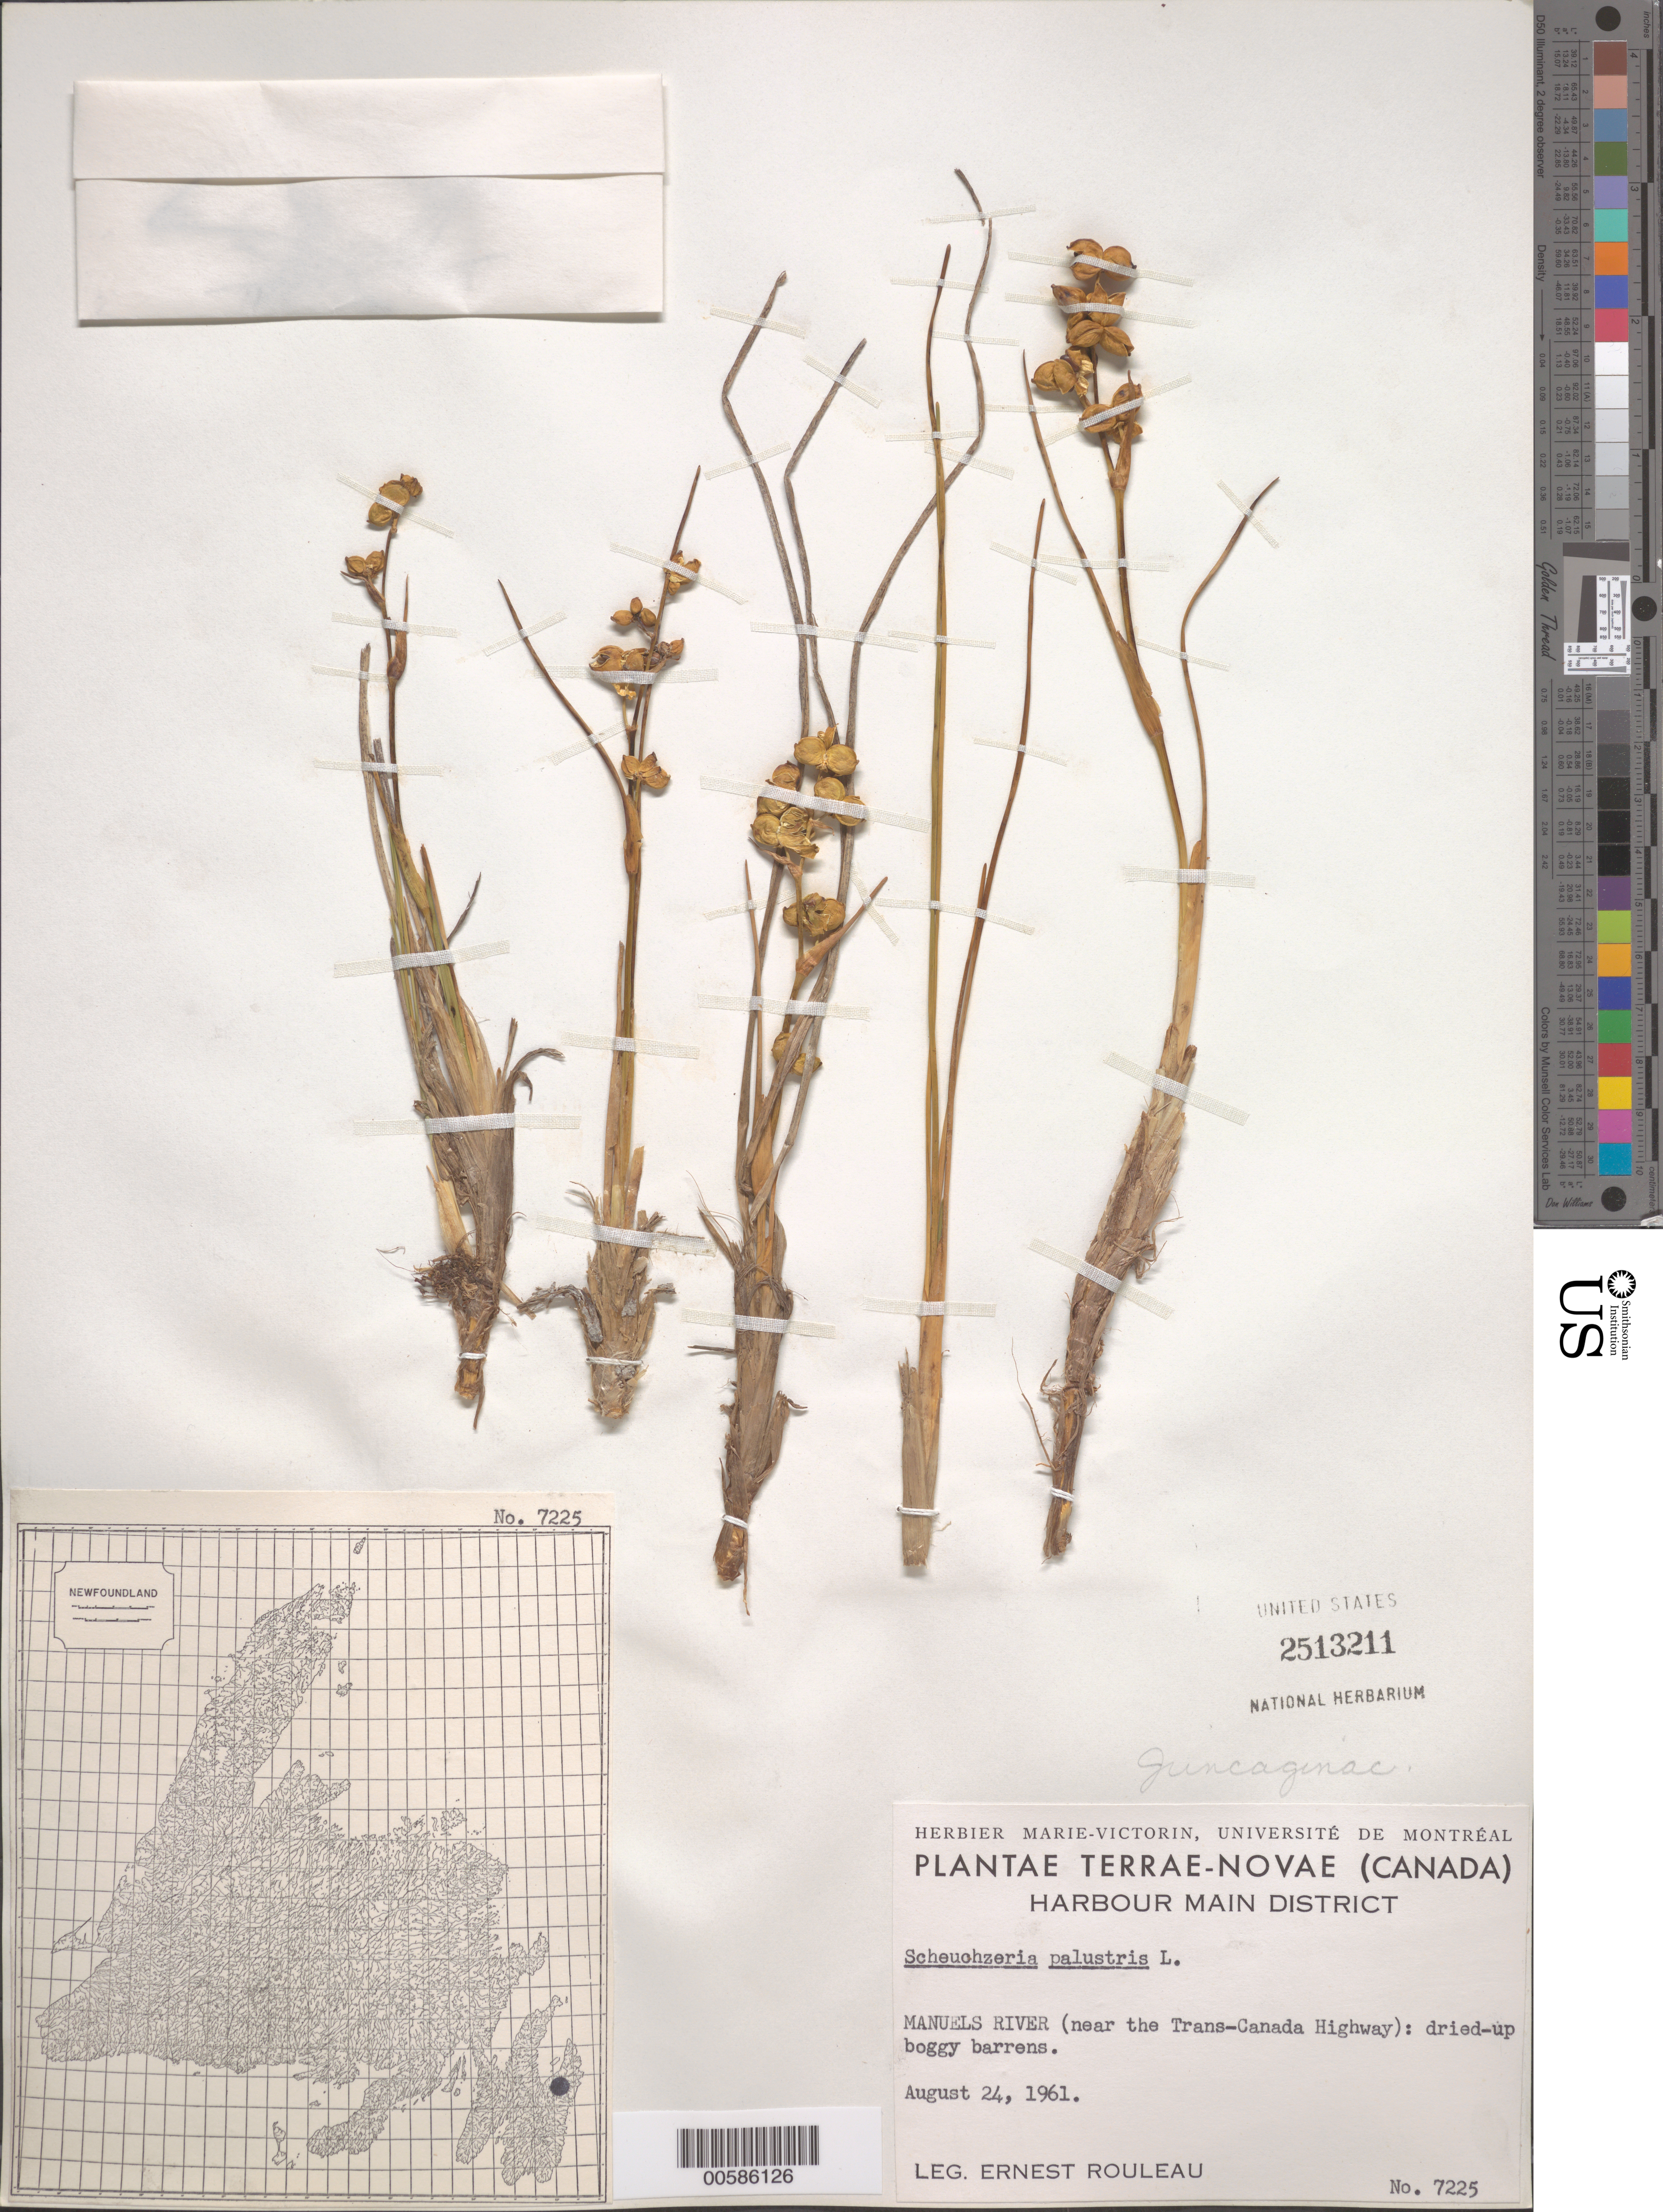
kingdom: Plantae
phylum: Tracheophyta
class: Liliopsida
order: Alismatales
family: Scheuchzeriaceae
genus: Scheuchzeria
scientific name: Scheuchzeria palustris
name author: L.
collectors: E. Rouleau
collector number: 7225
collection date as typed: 24 Aug 1961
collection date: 1961-08-24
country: Canada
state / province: Newfoundland and Labrador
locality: Harbour Main Dist., Manuels River, near the Trans-Canada Highway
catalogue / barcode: US 2513211